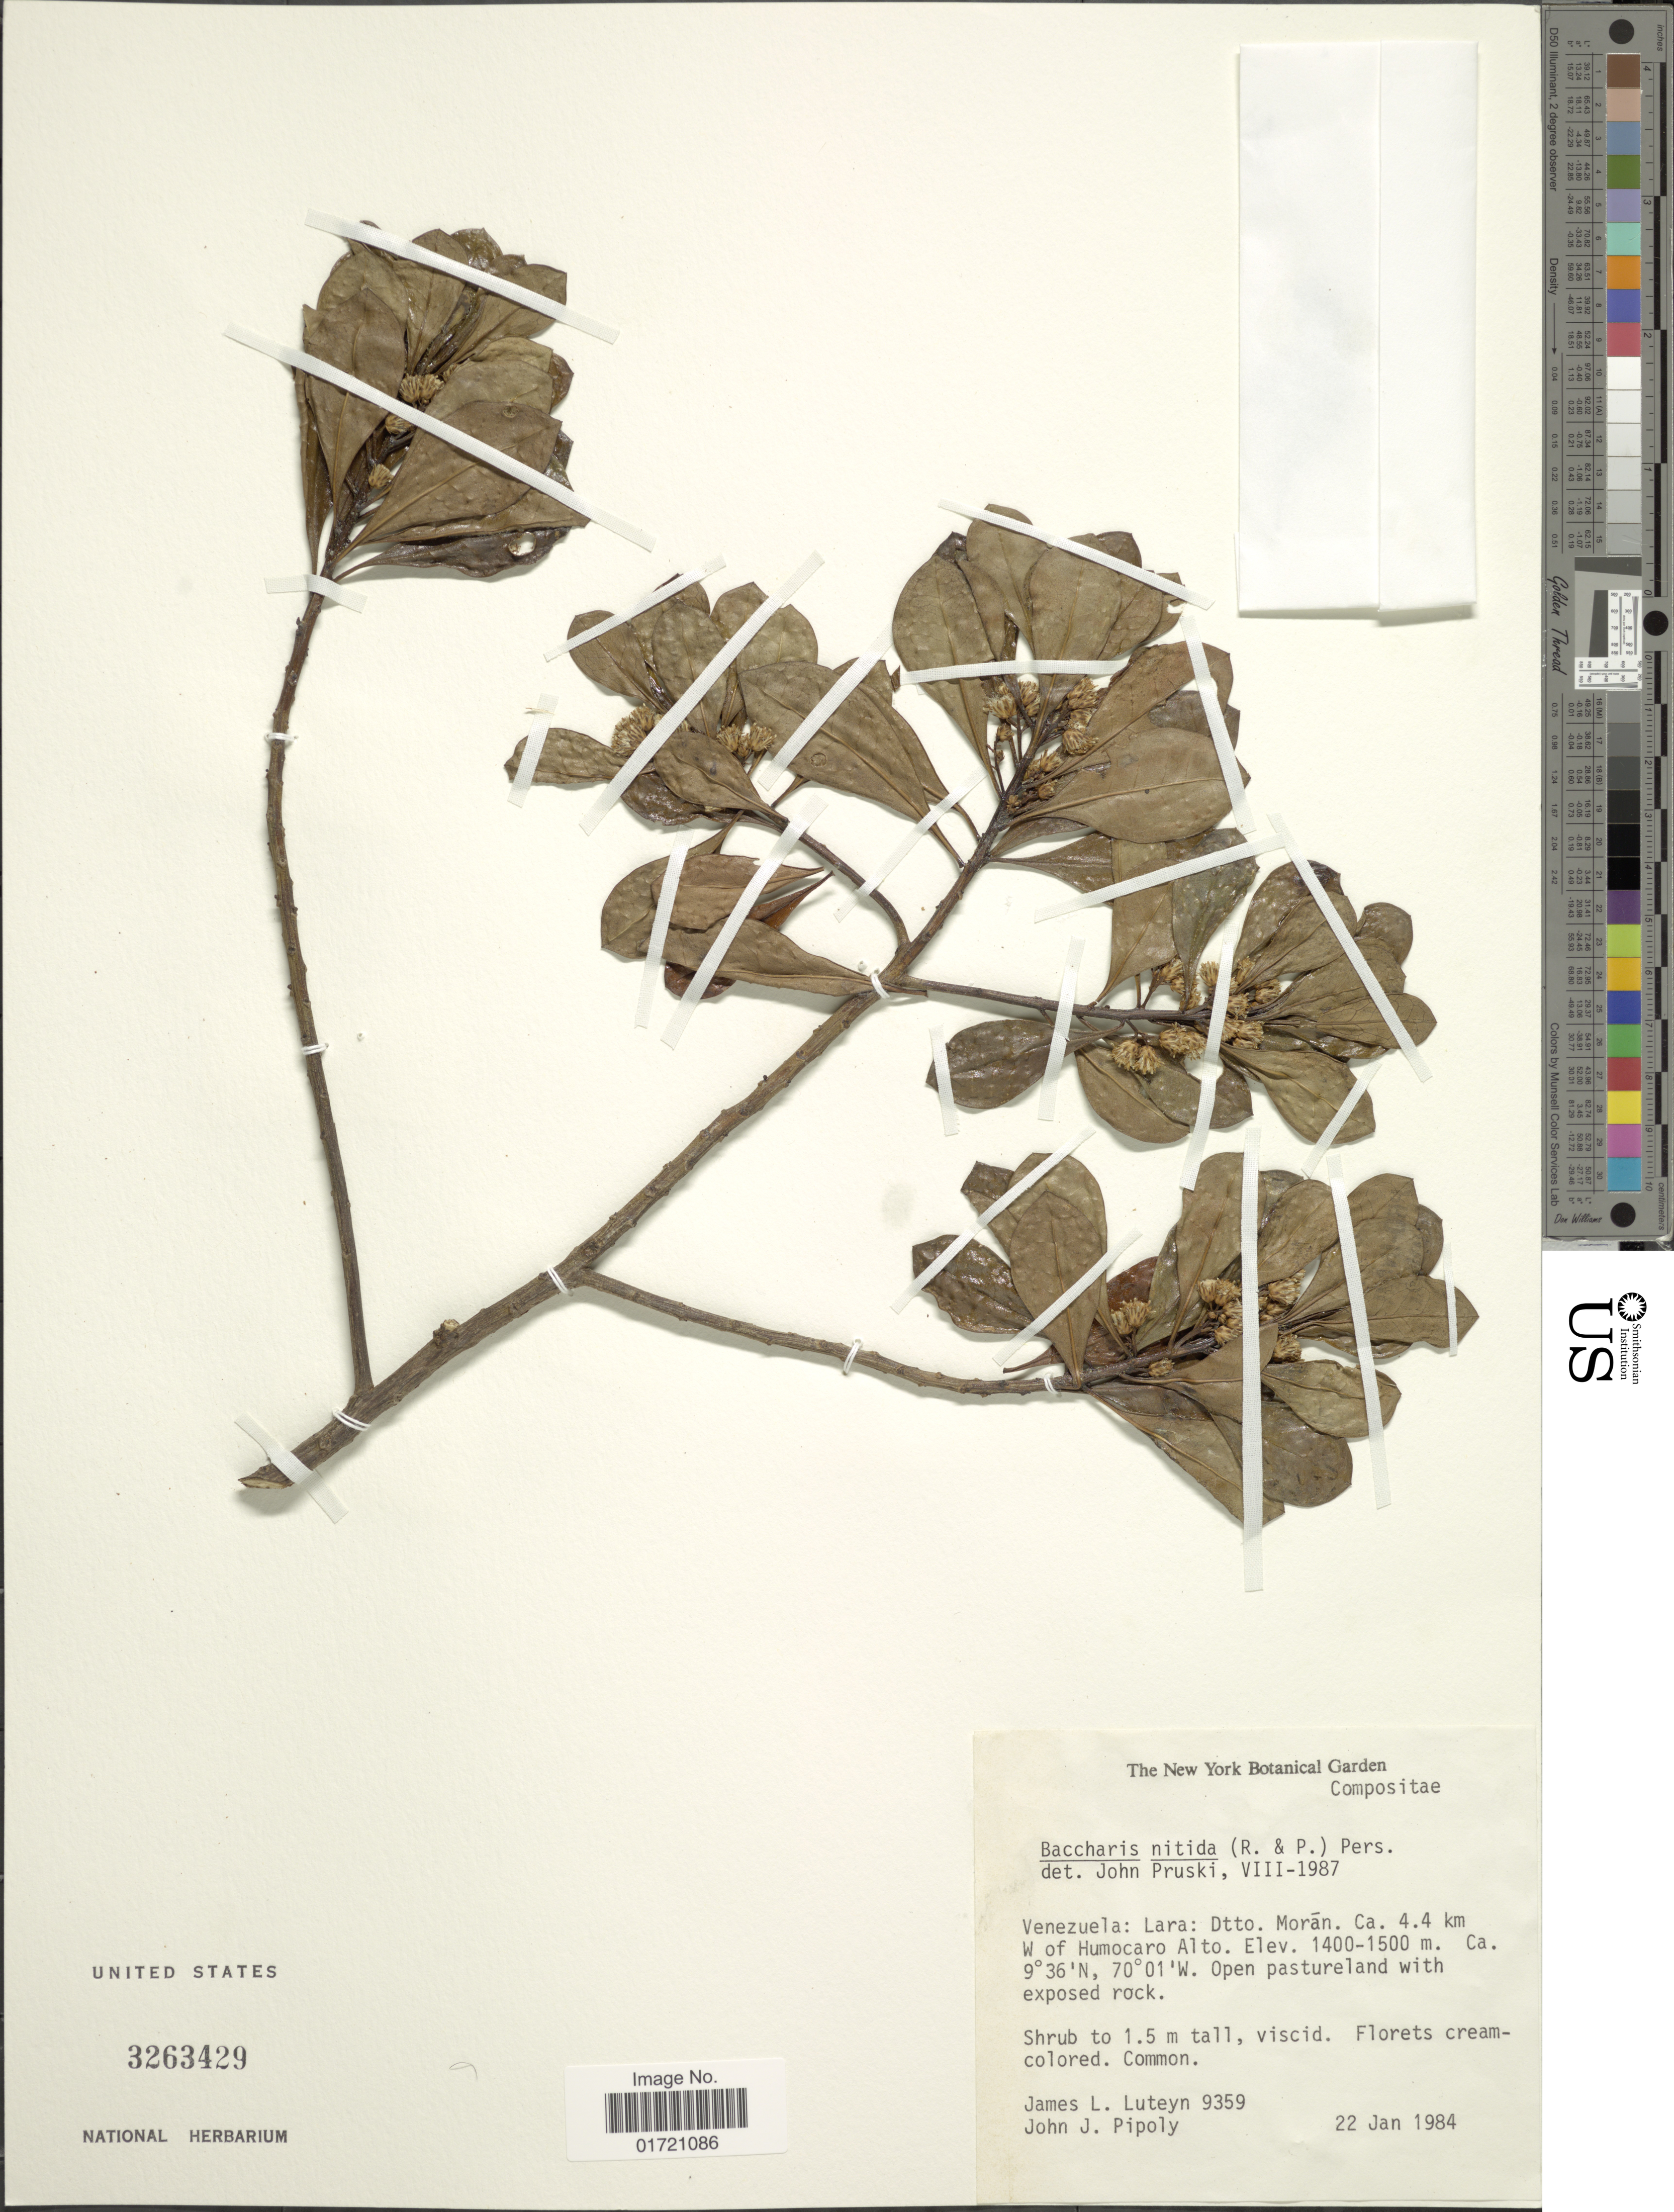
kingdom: Plantae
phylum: Tracheophyta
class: Magnoliopsida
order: Asterales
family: Asteraceae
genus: Baccharis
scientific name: Baccharis nitida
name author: (Ruiz & Pav.) Pers.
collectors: J. L. Luteyn & J. J. Pipoly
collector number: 9359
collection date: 1984-01-22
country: Venezuela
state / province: Lara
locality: Venezuela: Lara: Dtto. Morán. Ca. 4.4 km W of Humocaro Alto.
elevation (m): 1400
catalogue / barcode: US 3263429